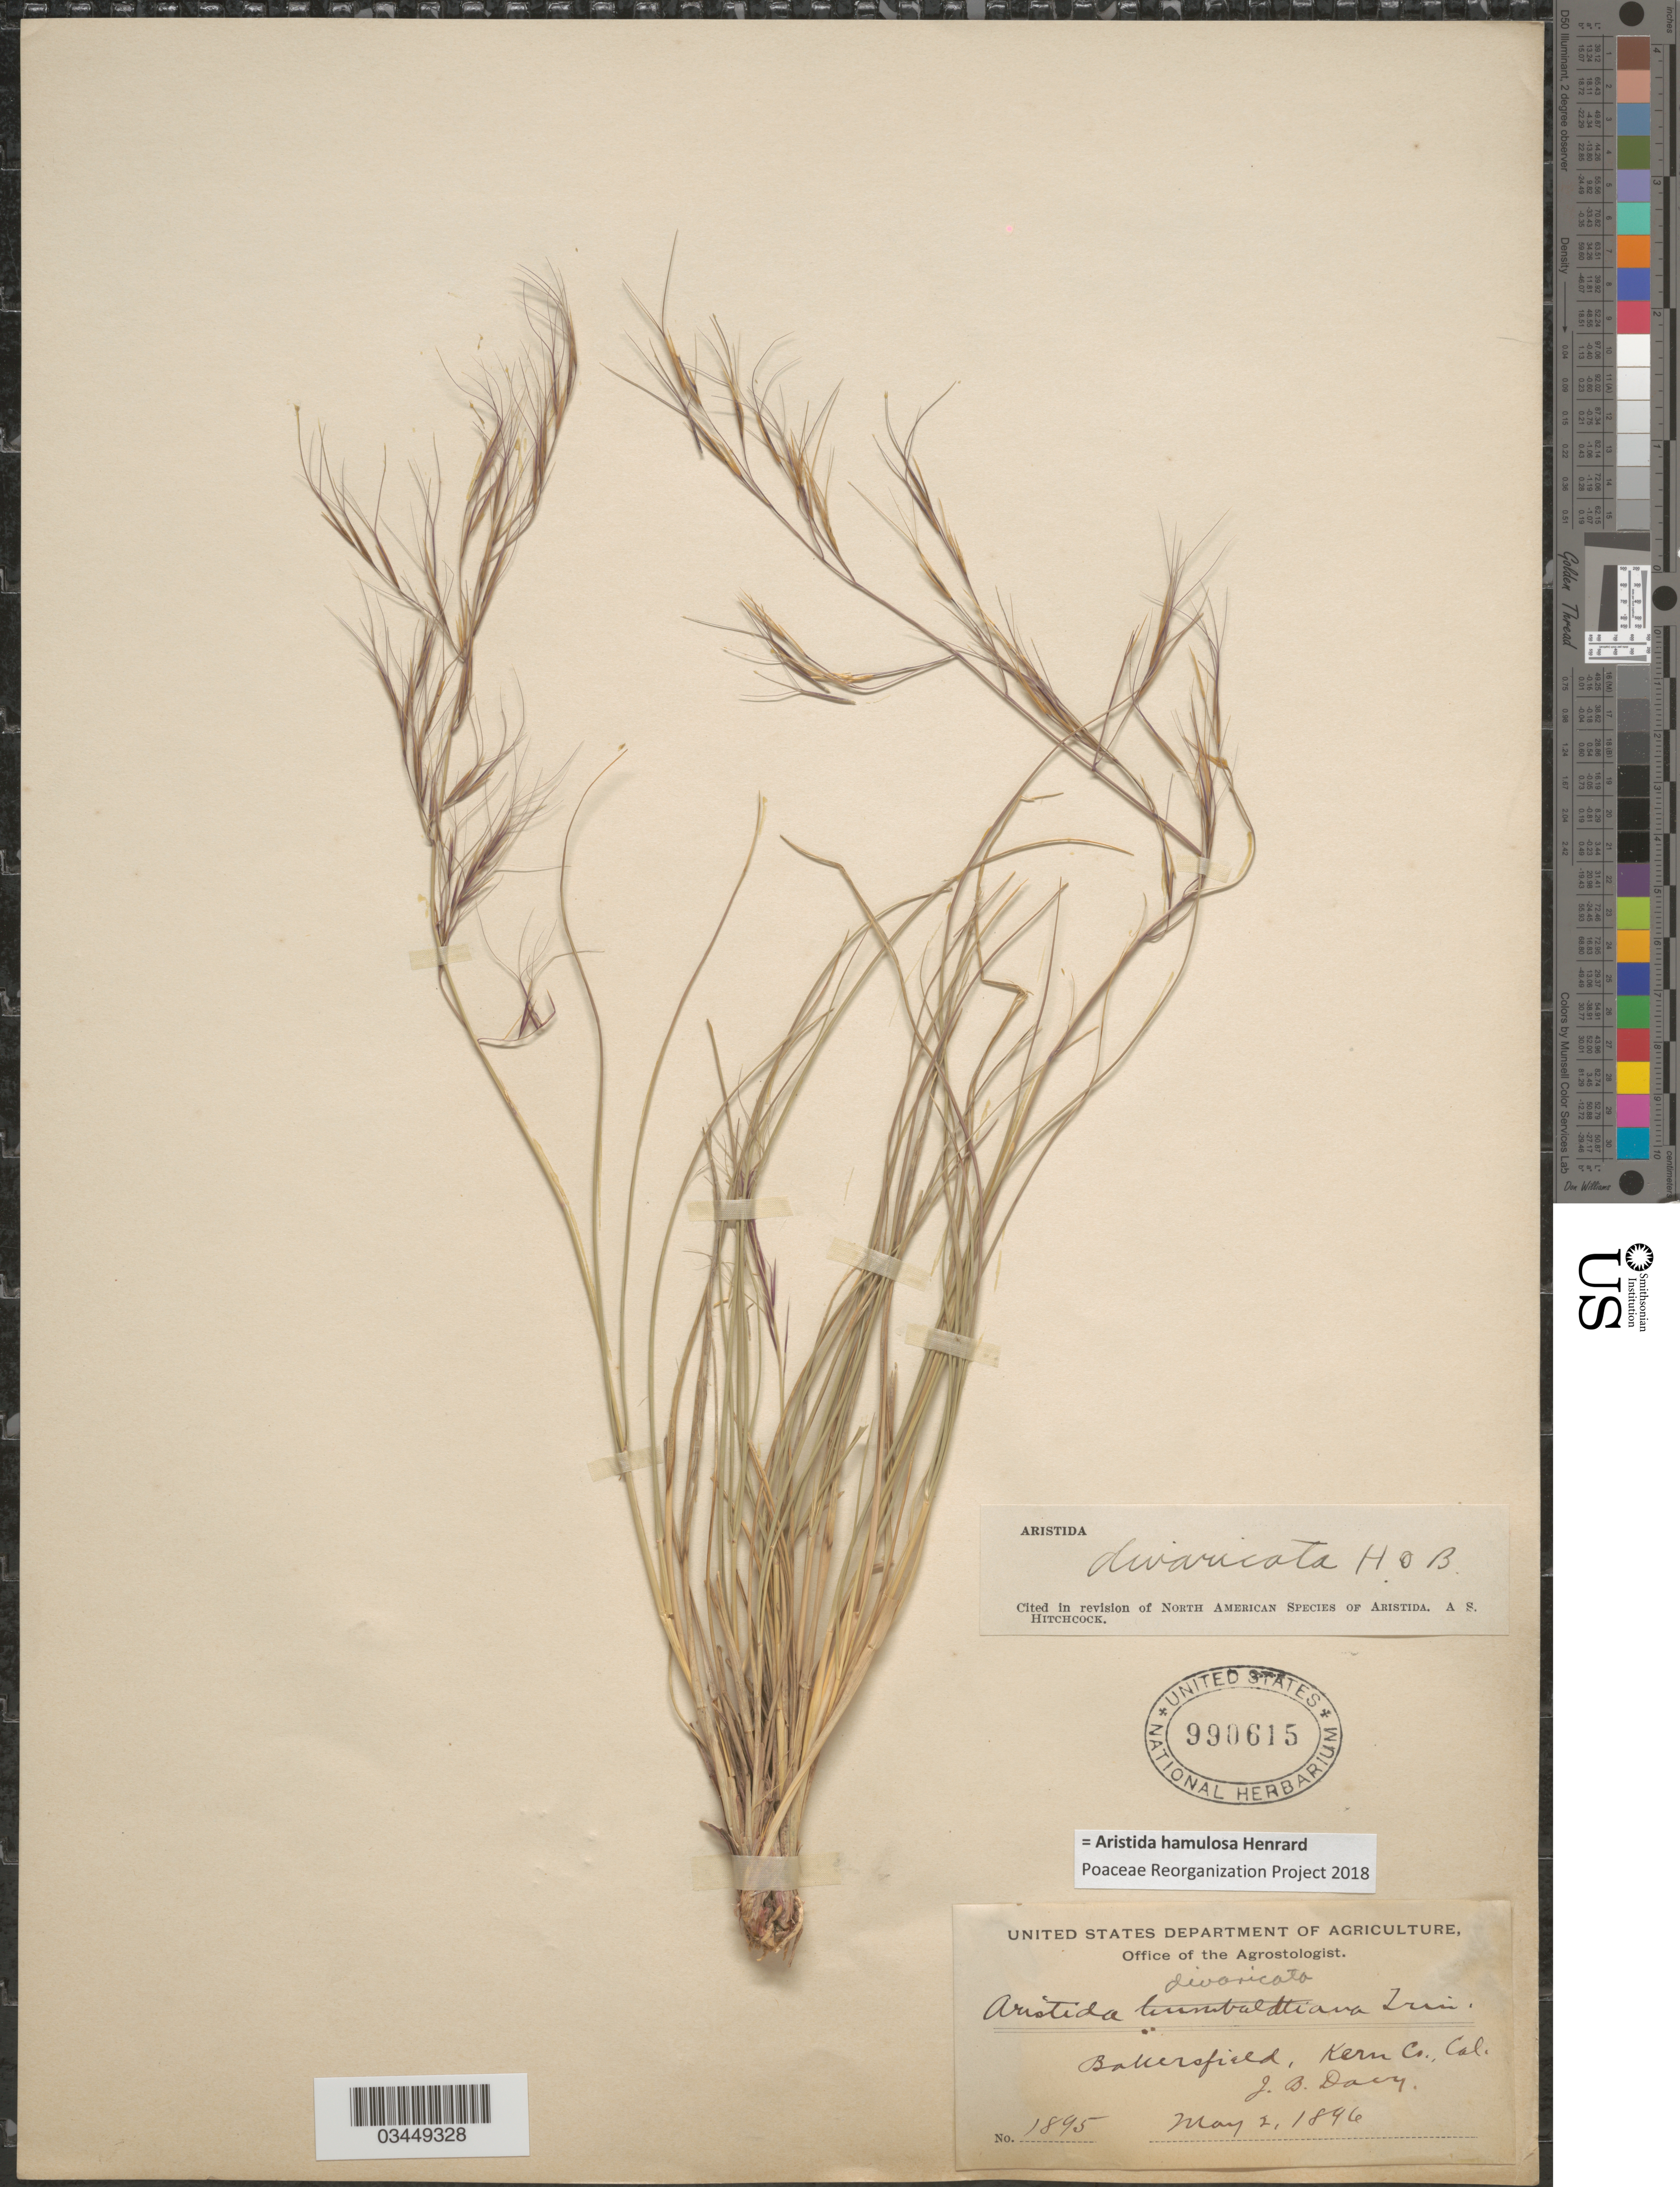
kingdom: Plantae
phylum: Tracheophyta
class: Liliopsida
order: Poales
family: Poaceae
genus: Aristida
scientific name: Aristida hamulosa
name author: Henr.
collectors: J. Burtt Davy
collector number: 1895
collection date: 1896-05-02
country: United States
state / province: California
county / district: Kern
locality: Bakersfield, Kern Co.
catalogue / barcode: US 990615